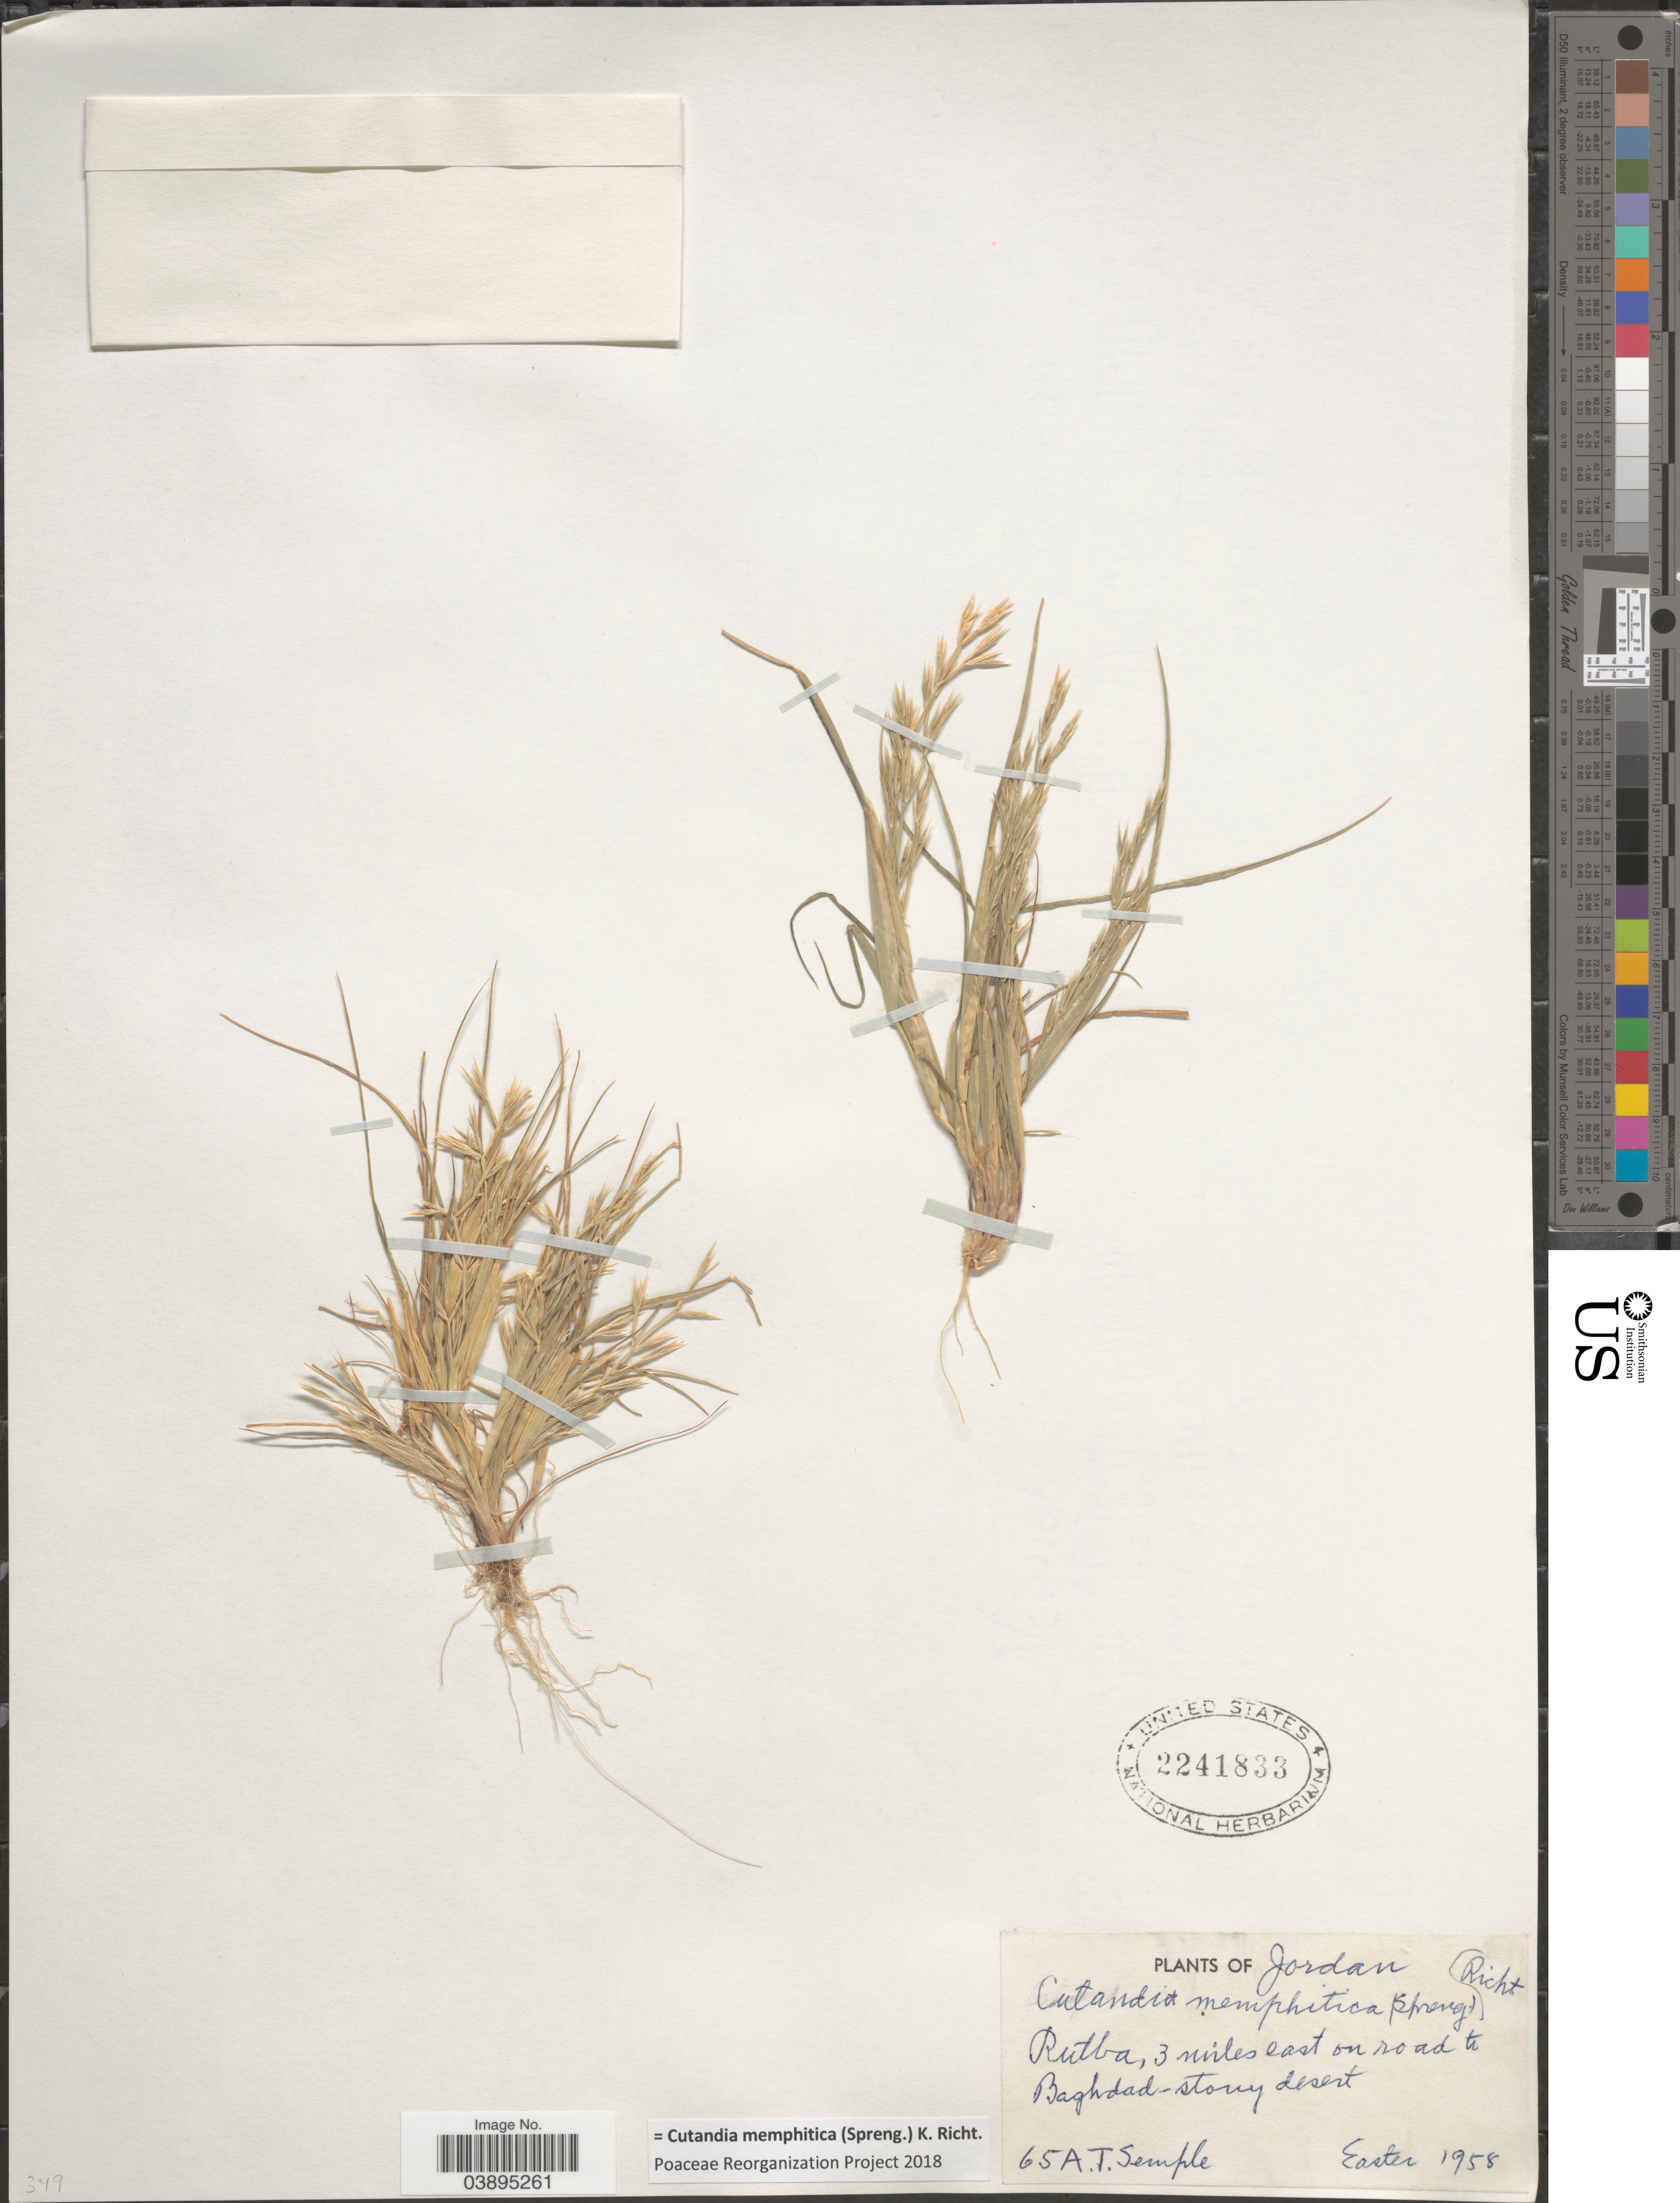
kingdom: Plantae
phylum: Tracheophyta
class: Liliopsida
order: Poales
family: Poaceae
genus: Cutandia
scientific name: Cutandia memphitica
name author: (Spreng.) K. Richt.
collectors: A. Semple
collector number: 65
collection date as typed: Easter 1958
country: Jordan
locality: Rutba, 3 miles east on road to Baghdad.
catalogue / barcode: US 2241833